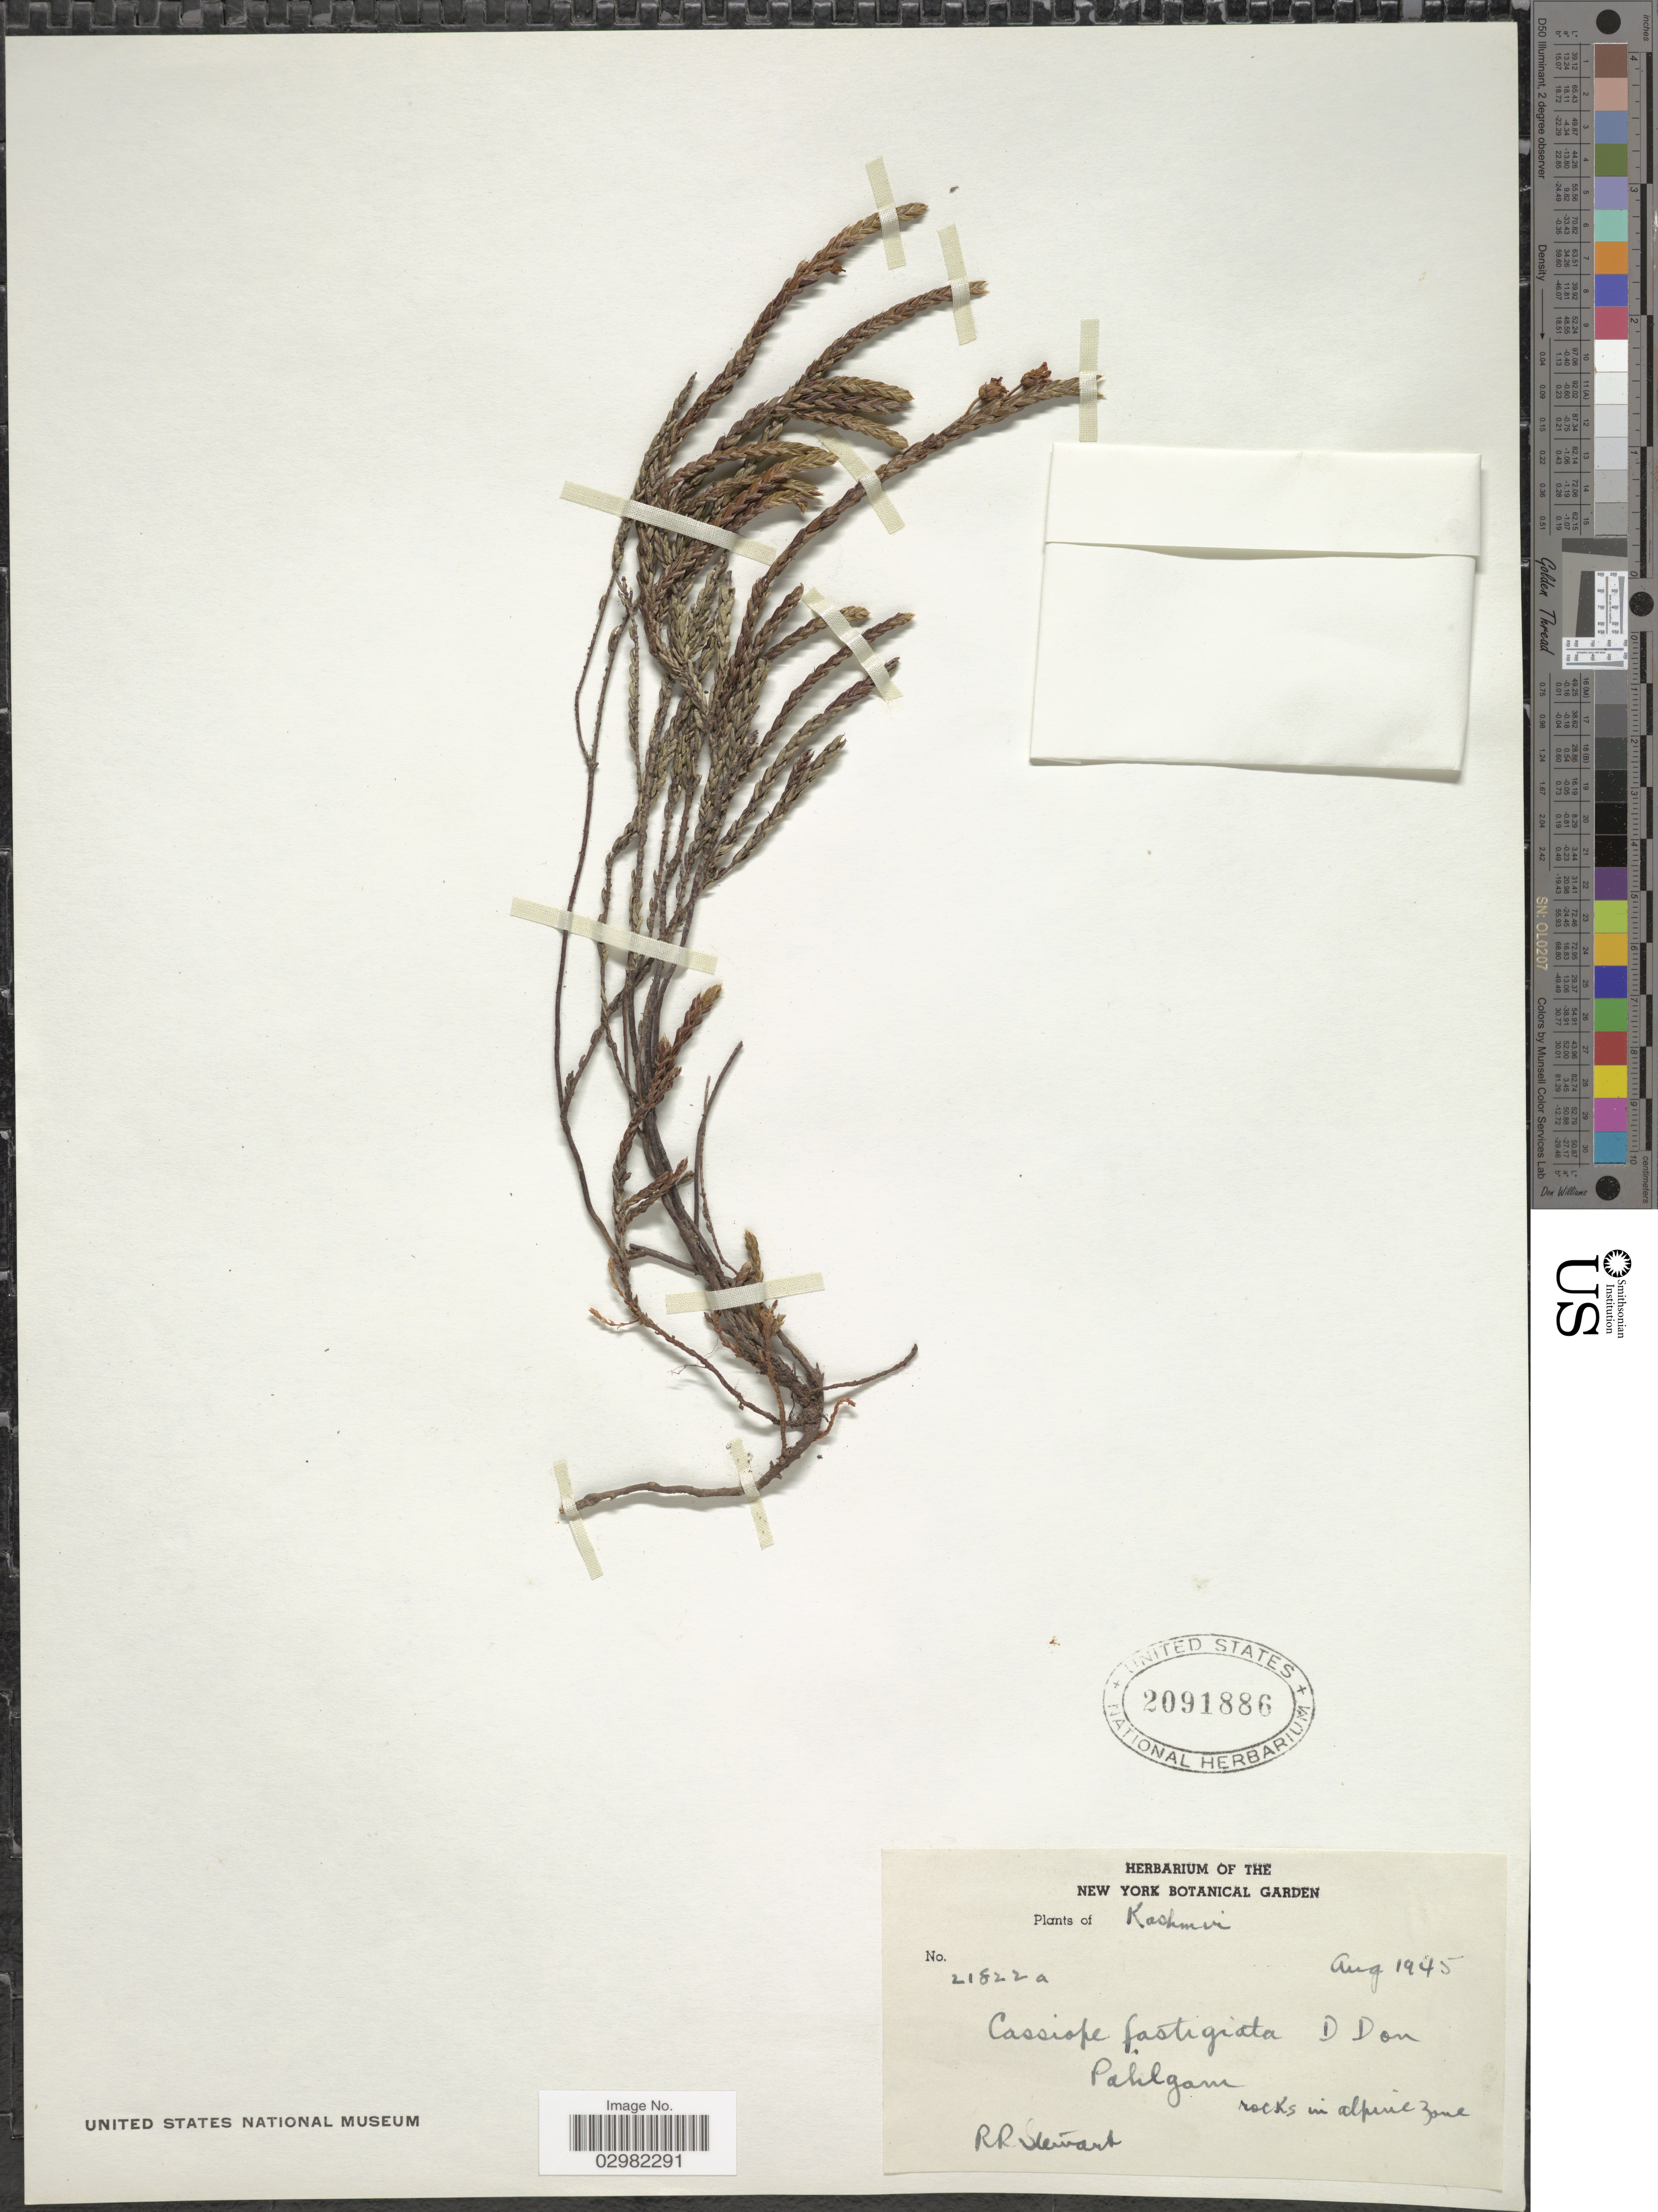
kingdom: Plantae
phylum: Tracheophyta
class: Magnoliopsida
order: Ericales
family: Ericaceae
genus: Cassiope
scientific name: Cassiope fastigiata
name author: (Wall) D. Don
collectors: R. Stewart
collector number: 21822a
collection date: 1945-08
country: India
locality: Kashmir, Pahlgam.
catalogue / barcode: US 2091886